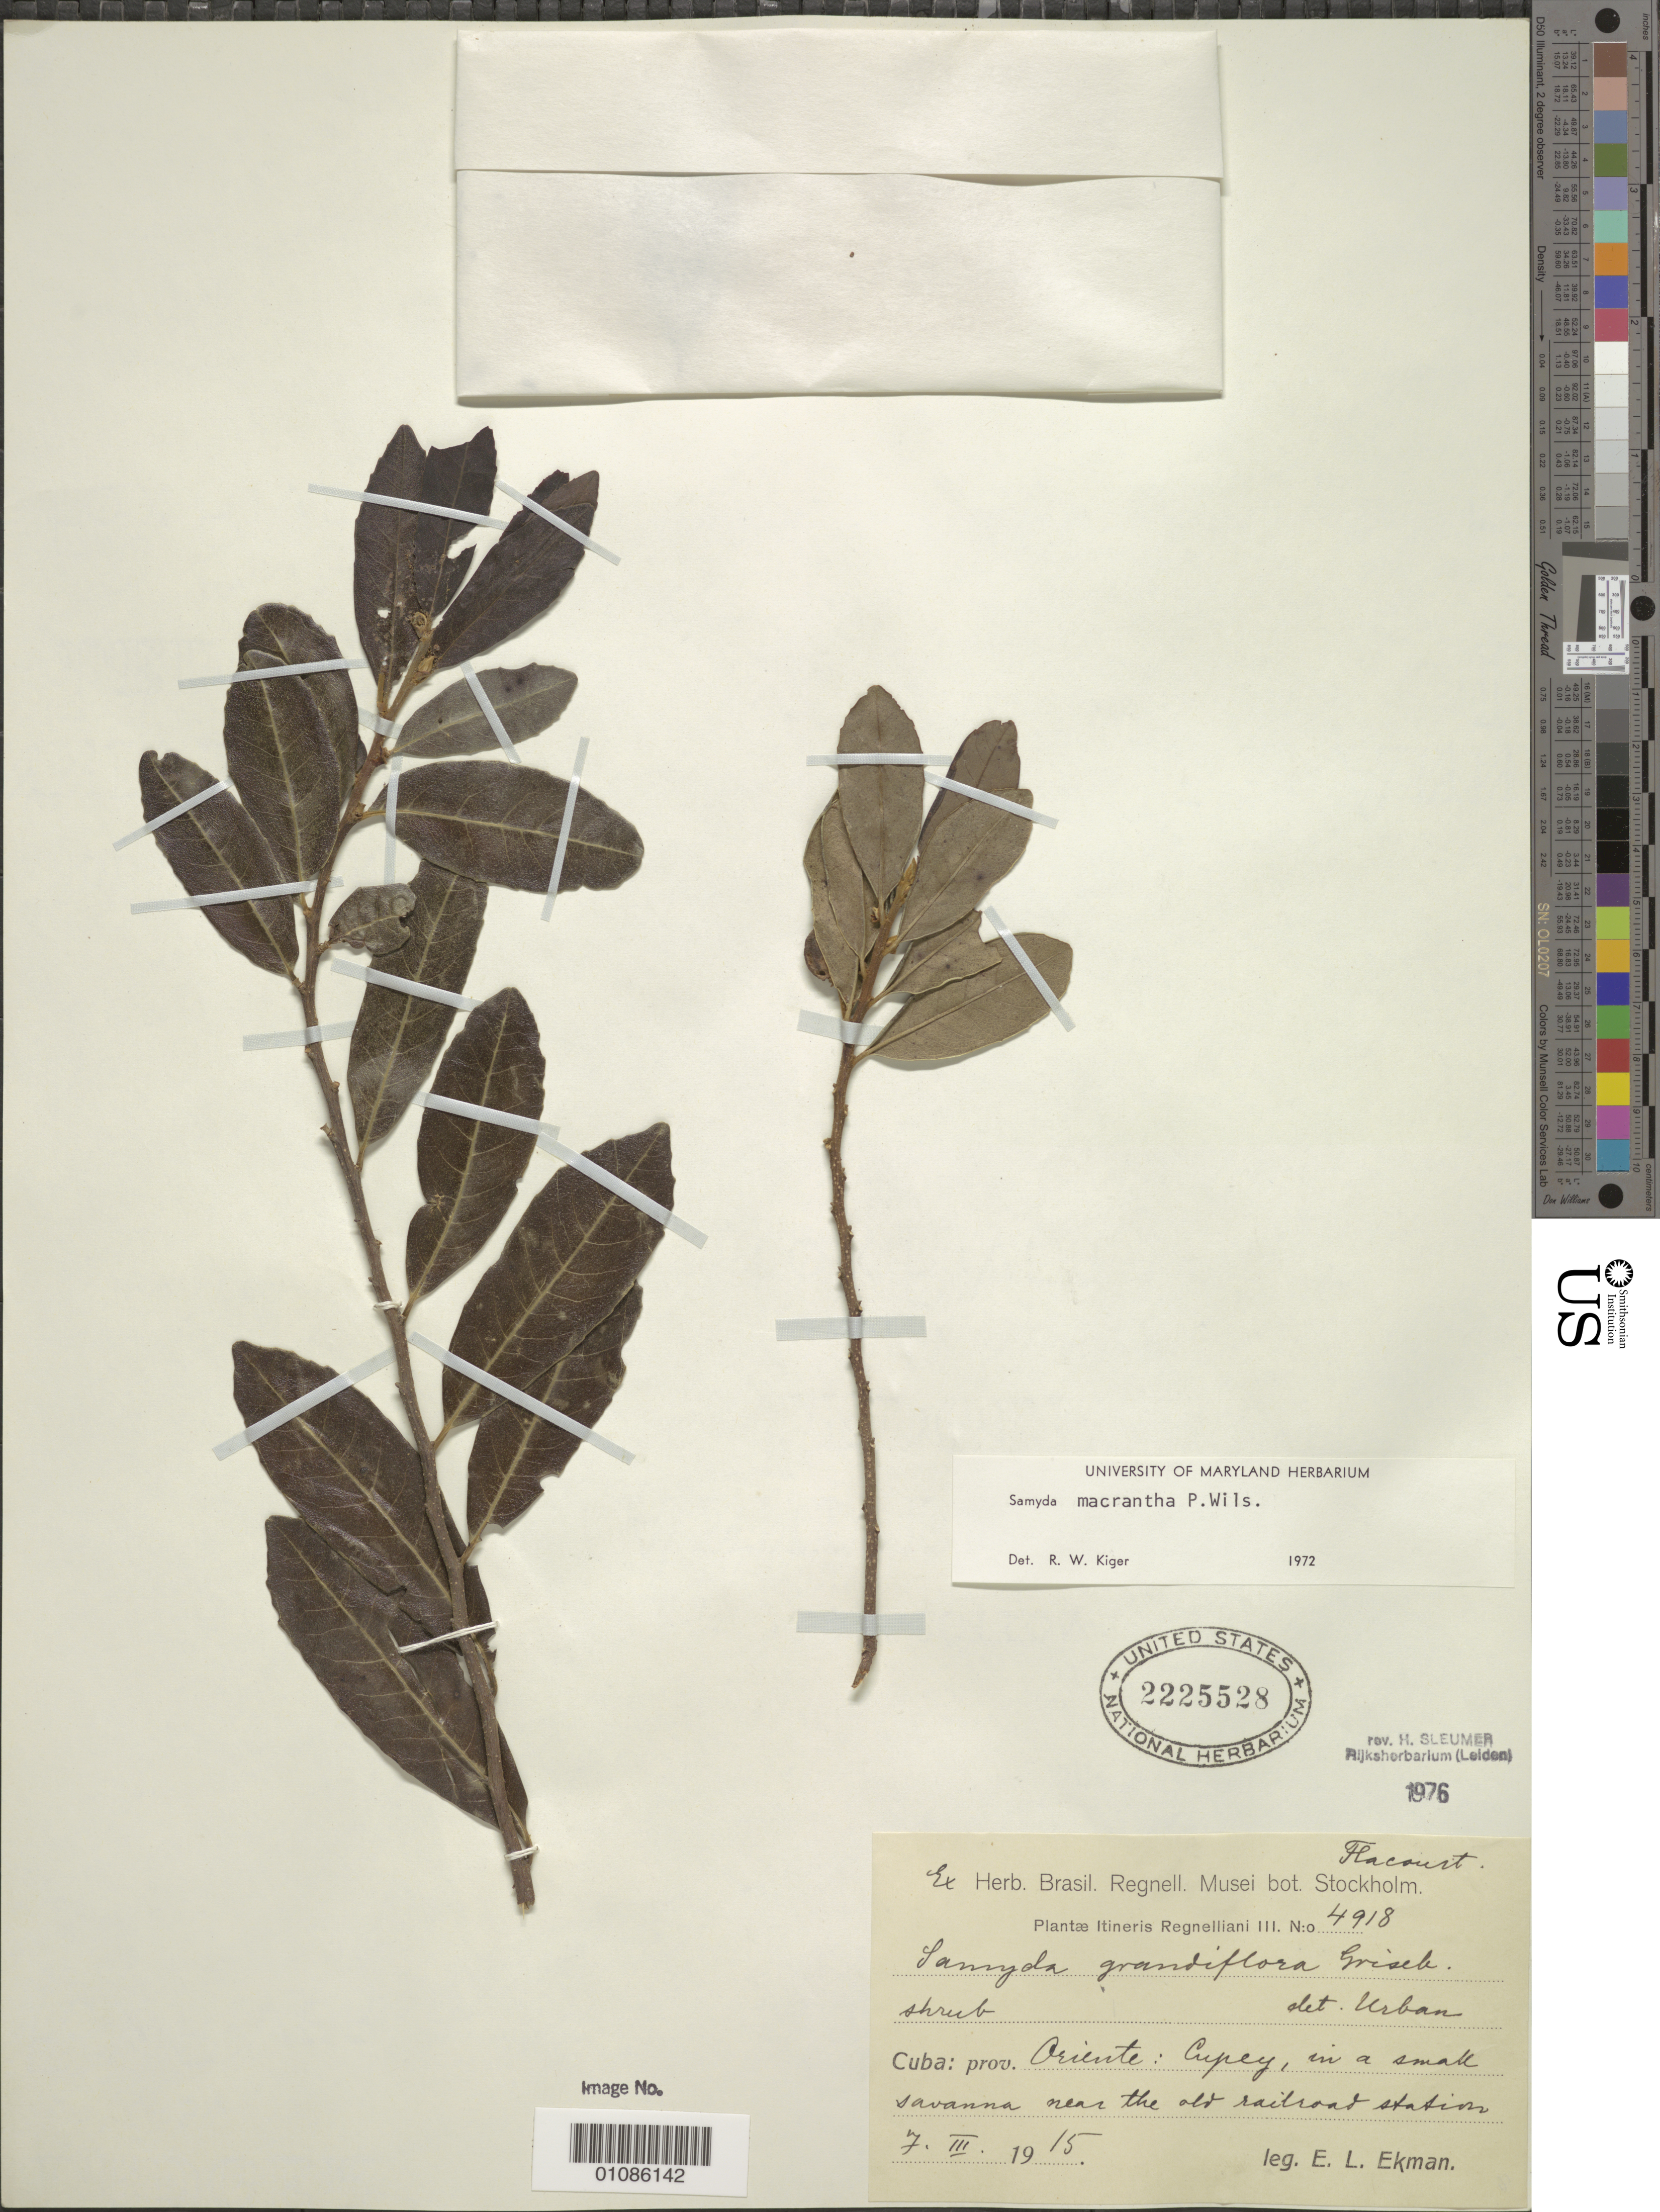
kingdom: Plantae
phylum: Tracheophyta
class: Magnoliopsida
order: Malpighiales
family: Salicaceae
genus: Casearia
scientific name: Casearia dolichanthera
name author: T. Samar. & M.H. Alford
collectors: E. L. Ekman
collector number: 4918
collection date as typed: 07 Mar 1915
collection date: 1915-03-07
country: Cuba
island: Cuba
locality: Oriente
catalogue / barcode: US 2225528